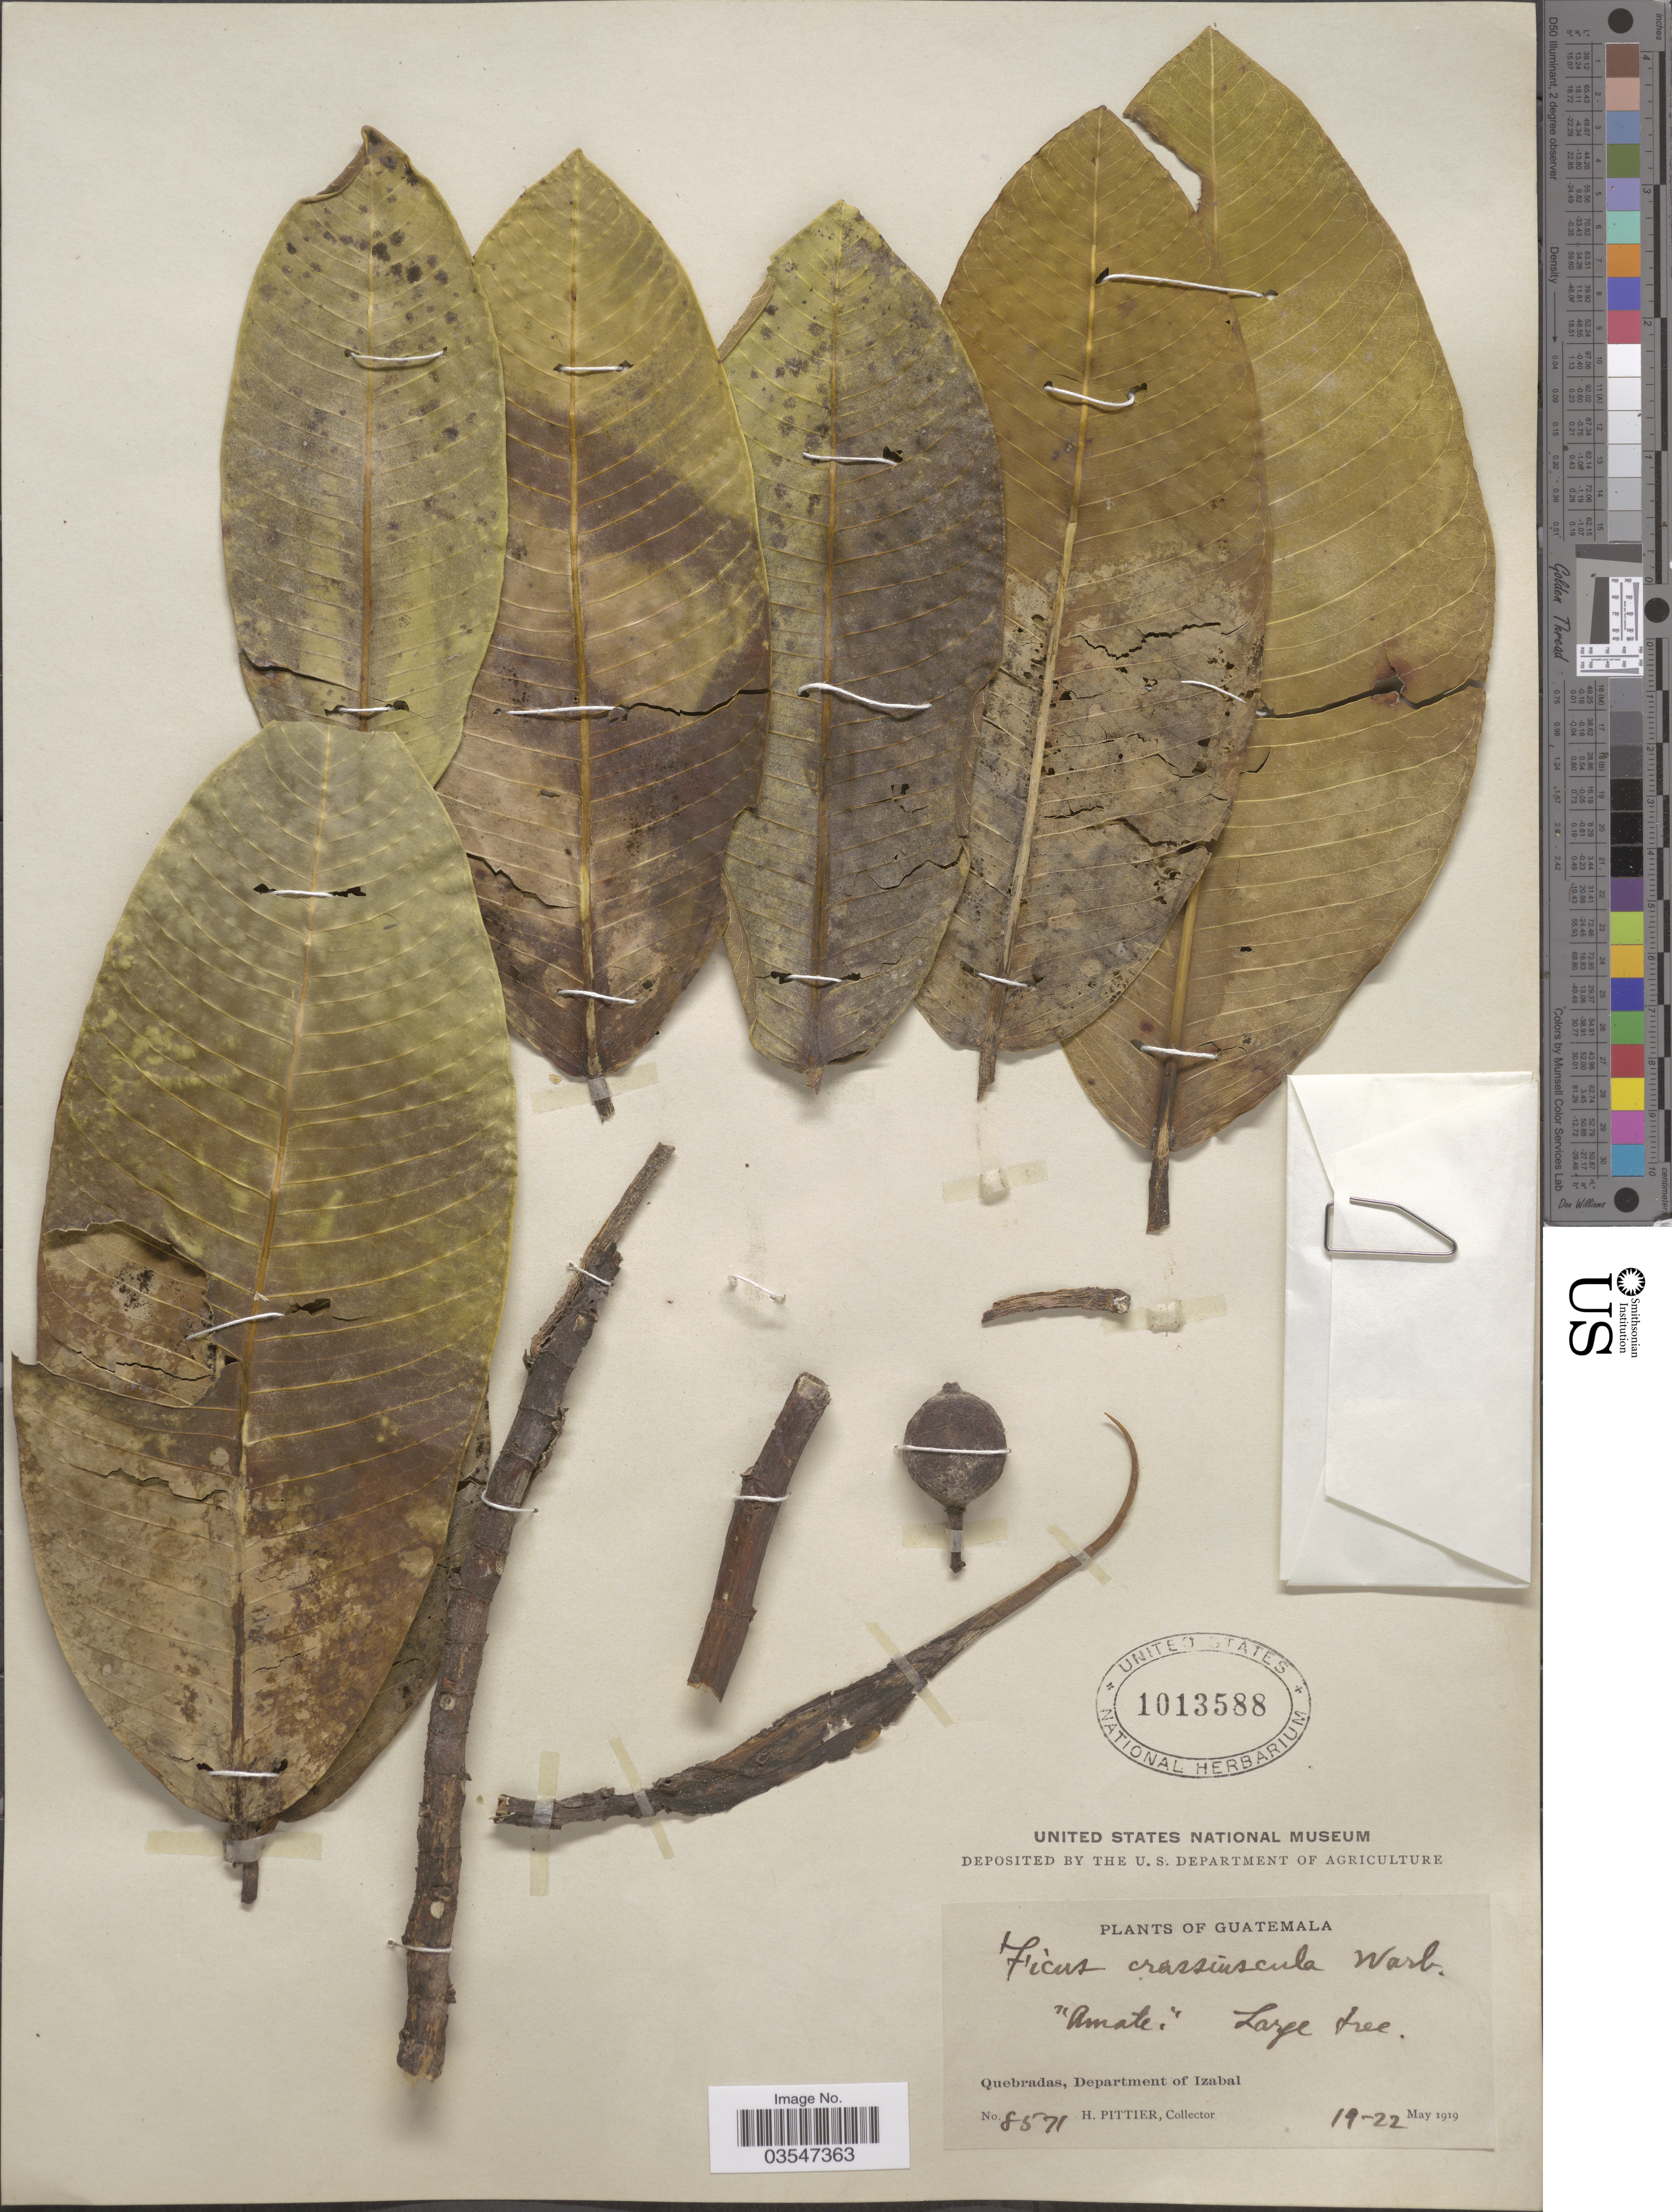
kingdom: Plantae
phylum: Tracheophyta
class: Magnoliopsida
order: Rosales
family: Moraceae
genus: Ficus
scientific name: Ficus insipida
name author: Willd.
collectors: H. F. Pittier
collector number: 8571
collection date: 1919-05-19/1919-05-22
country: Guatemala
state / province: Izabal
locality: Quebradas, Department of Izabal.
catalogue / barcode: US 1013588